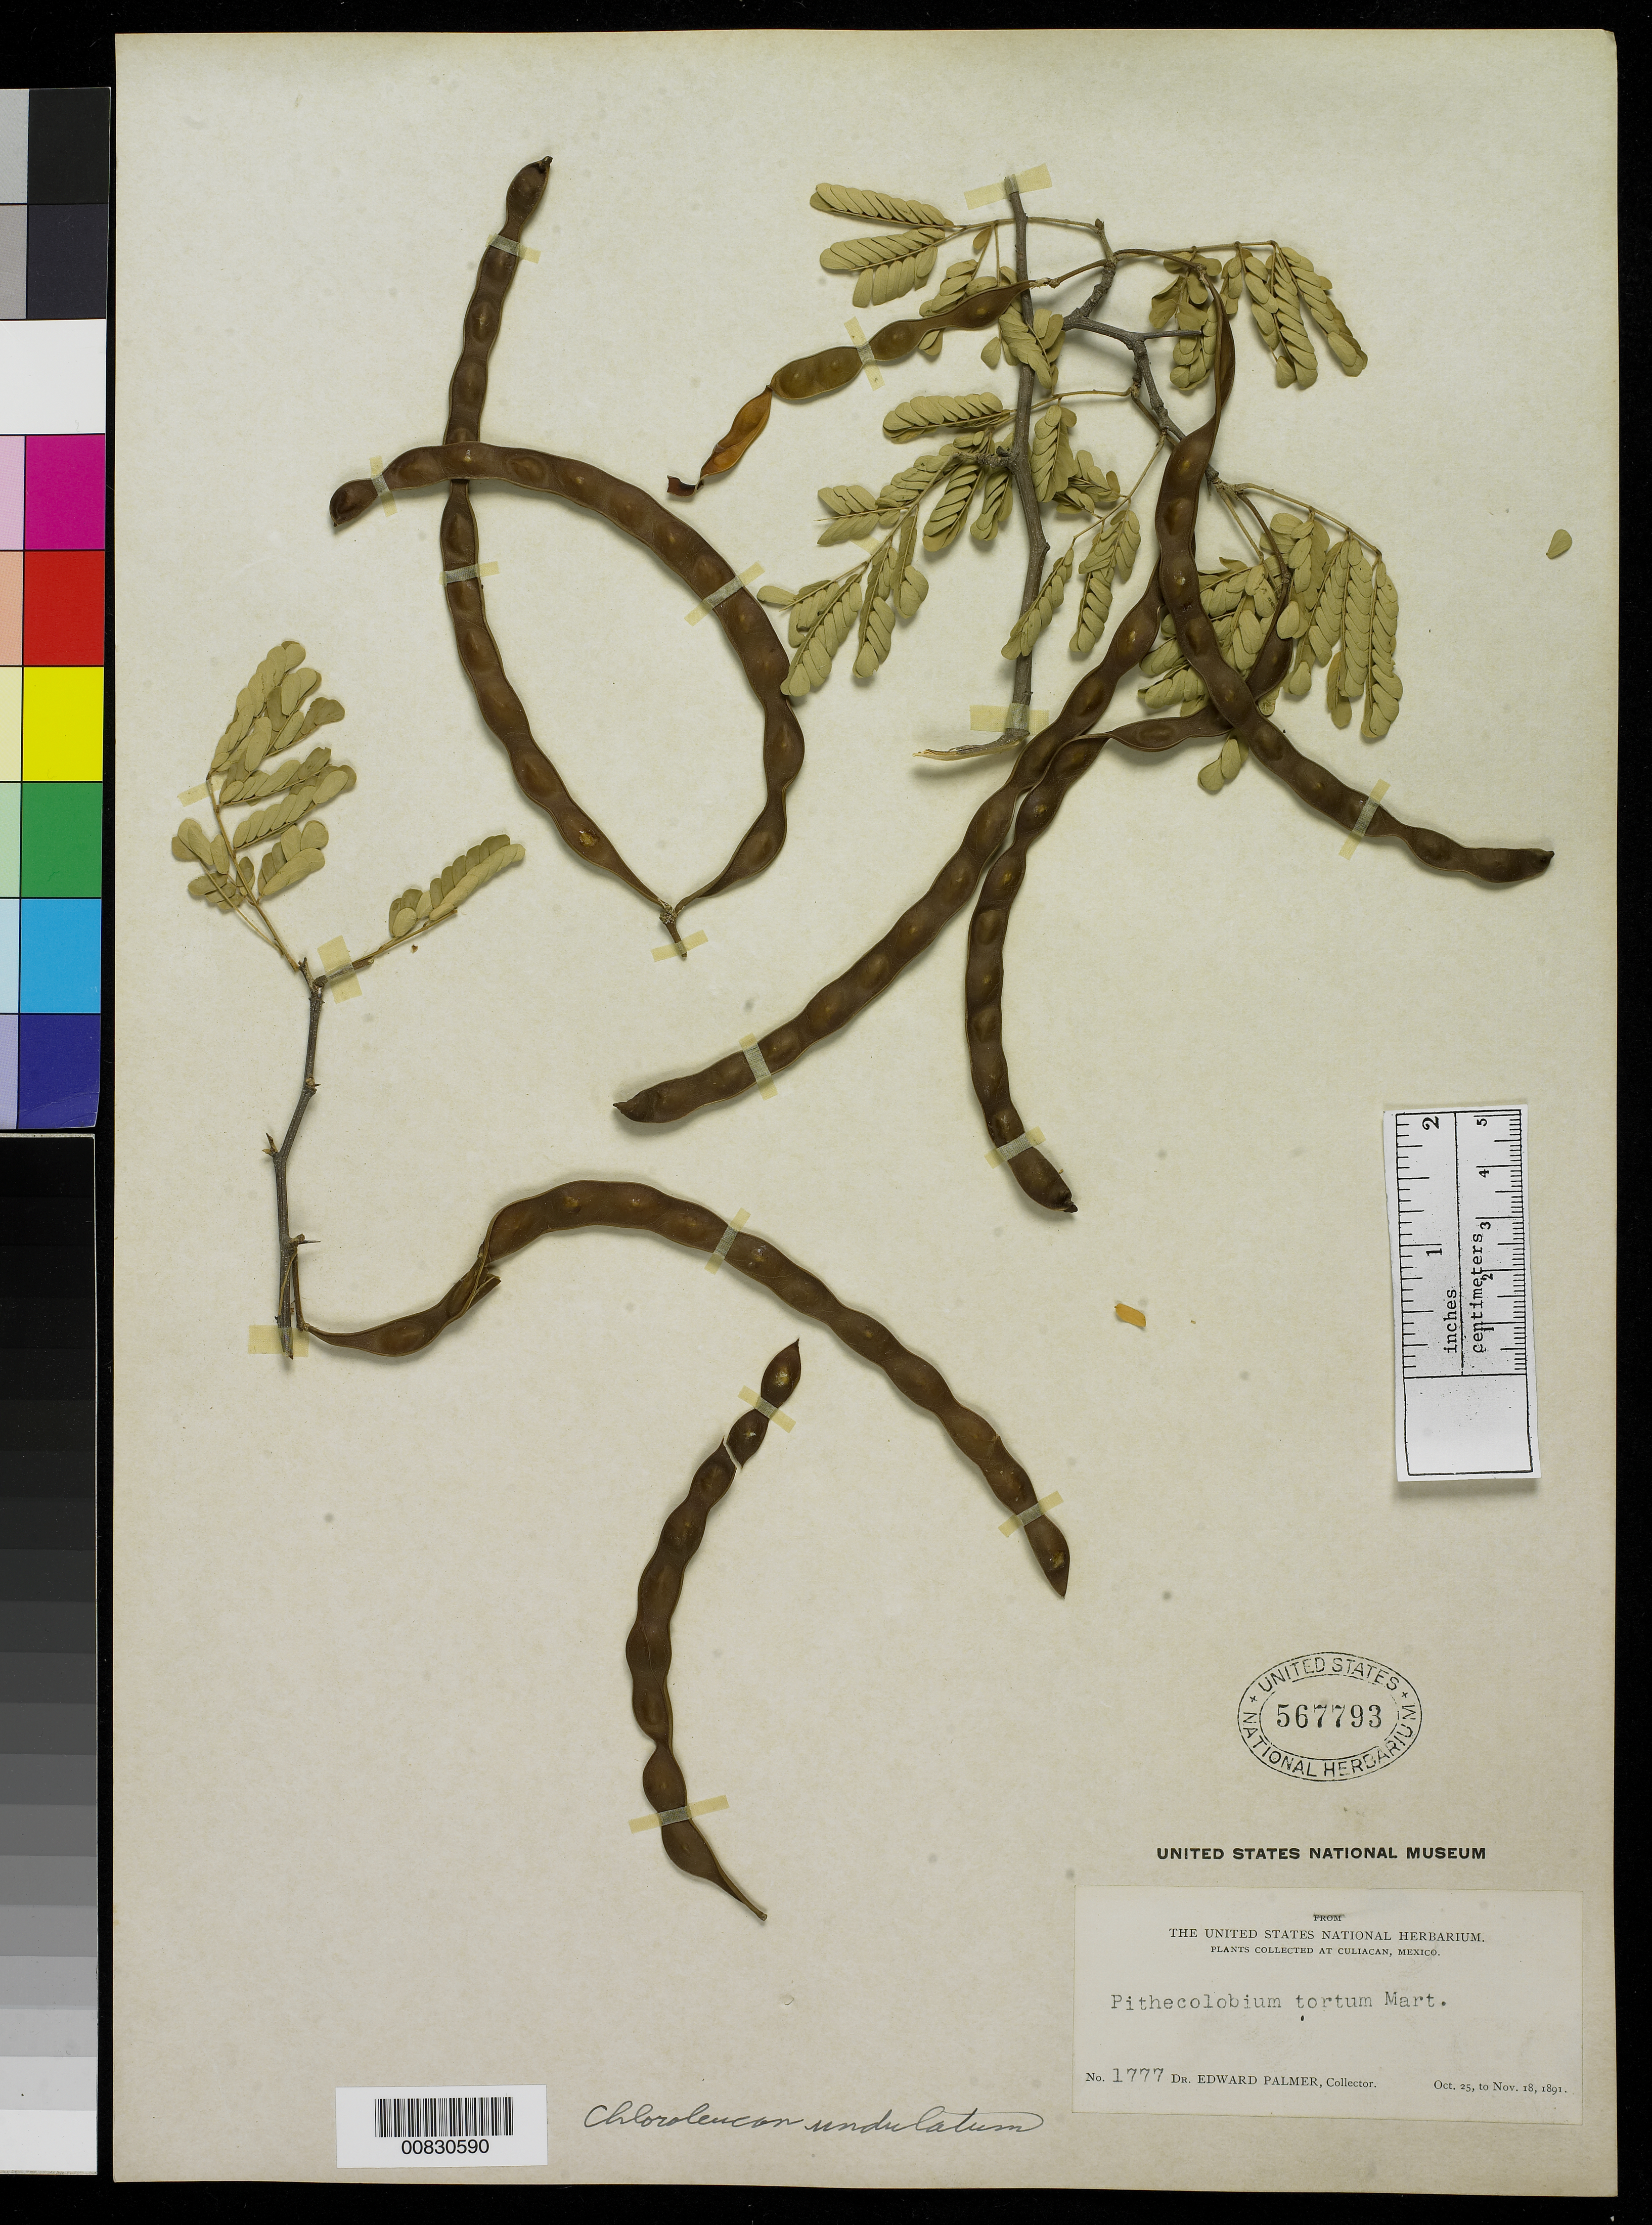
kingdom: Plantae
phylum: Tracheophyta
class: Magnoliopsida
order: Fabales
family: Fabaceae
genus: Chloroleucon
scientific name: Chloroleucon mangense var. leucospermum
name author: (Brandegee) Barneby & J.W. Grimes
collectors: E. Palmer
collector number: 1777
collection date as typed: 25 Oct 1891 to 18 Nov 1891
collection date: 1891-10-25/1891-11-18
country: Mexico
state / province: Sinaloa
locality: Culiacan, Sinaloa.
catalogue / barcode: US 567793